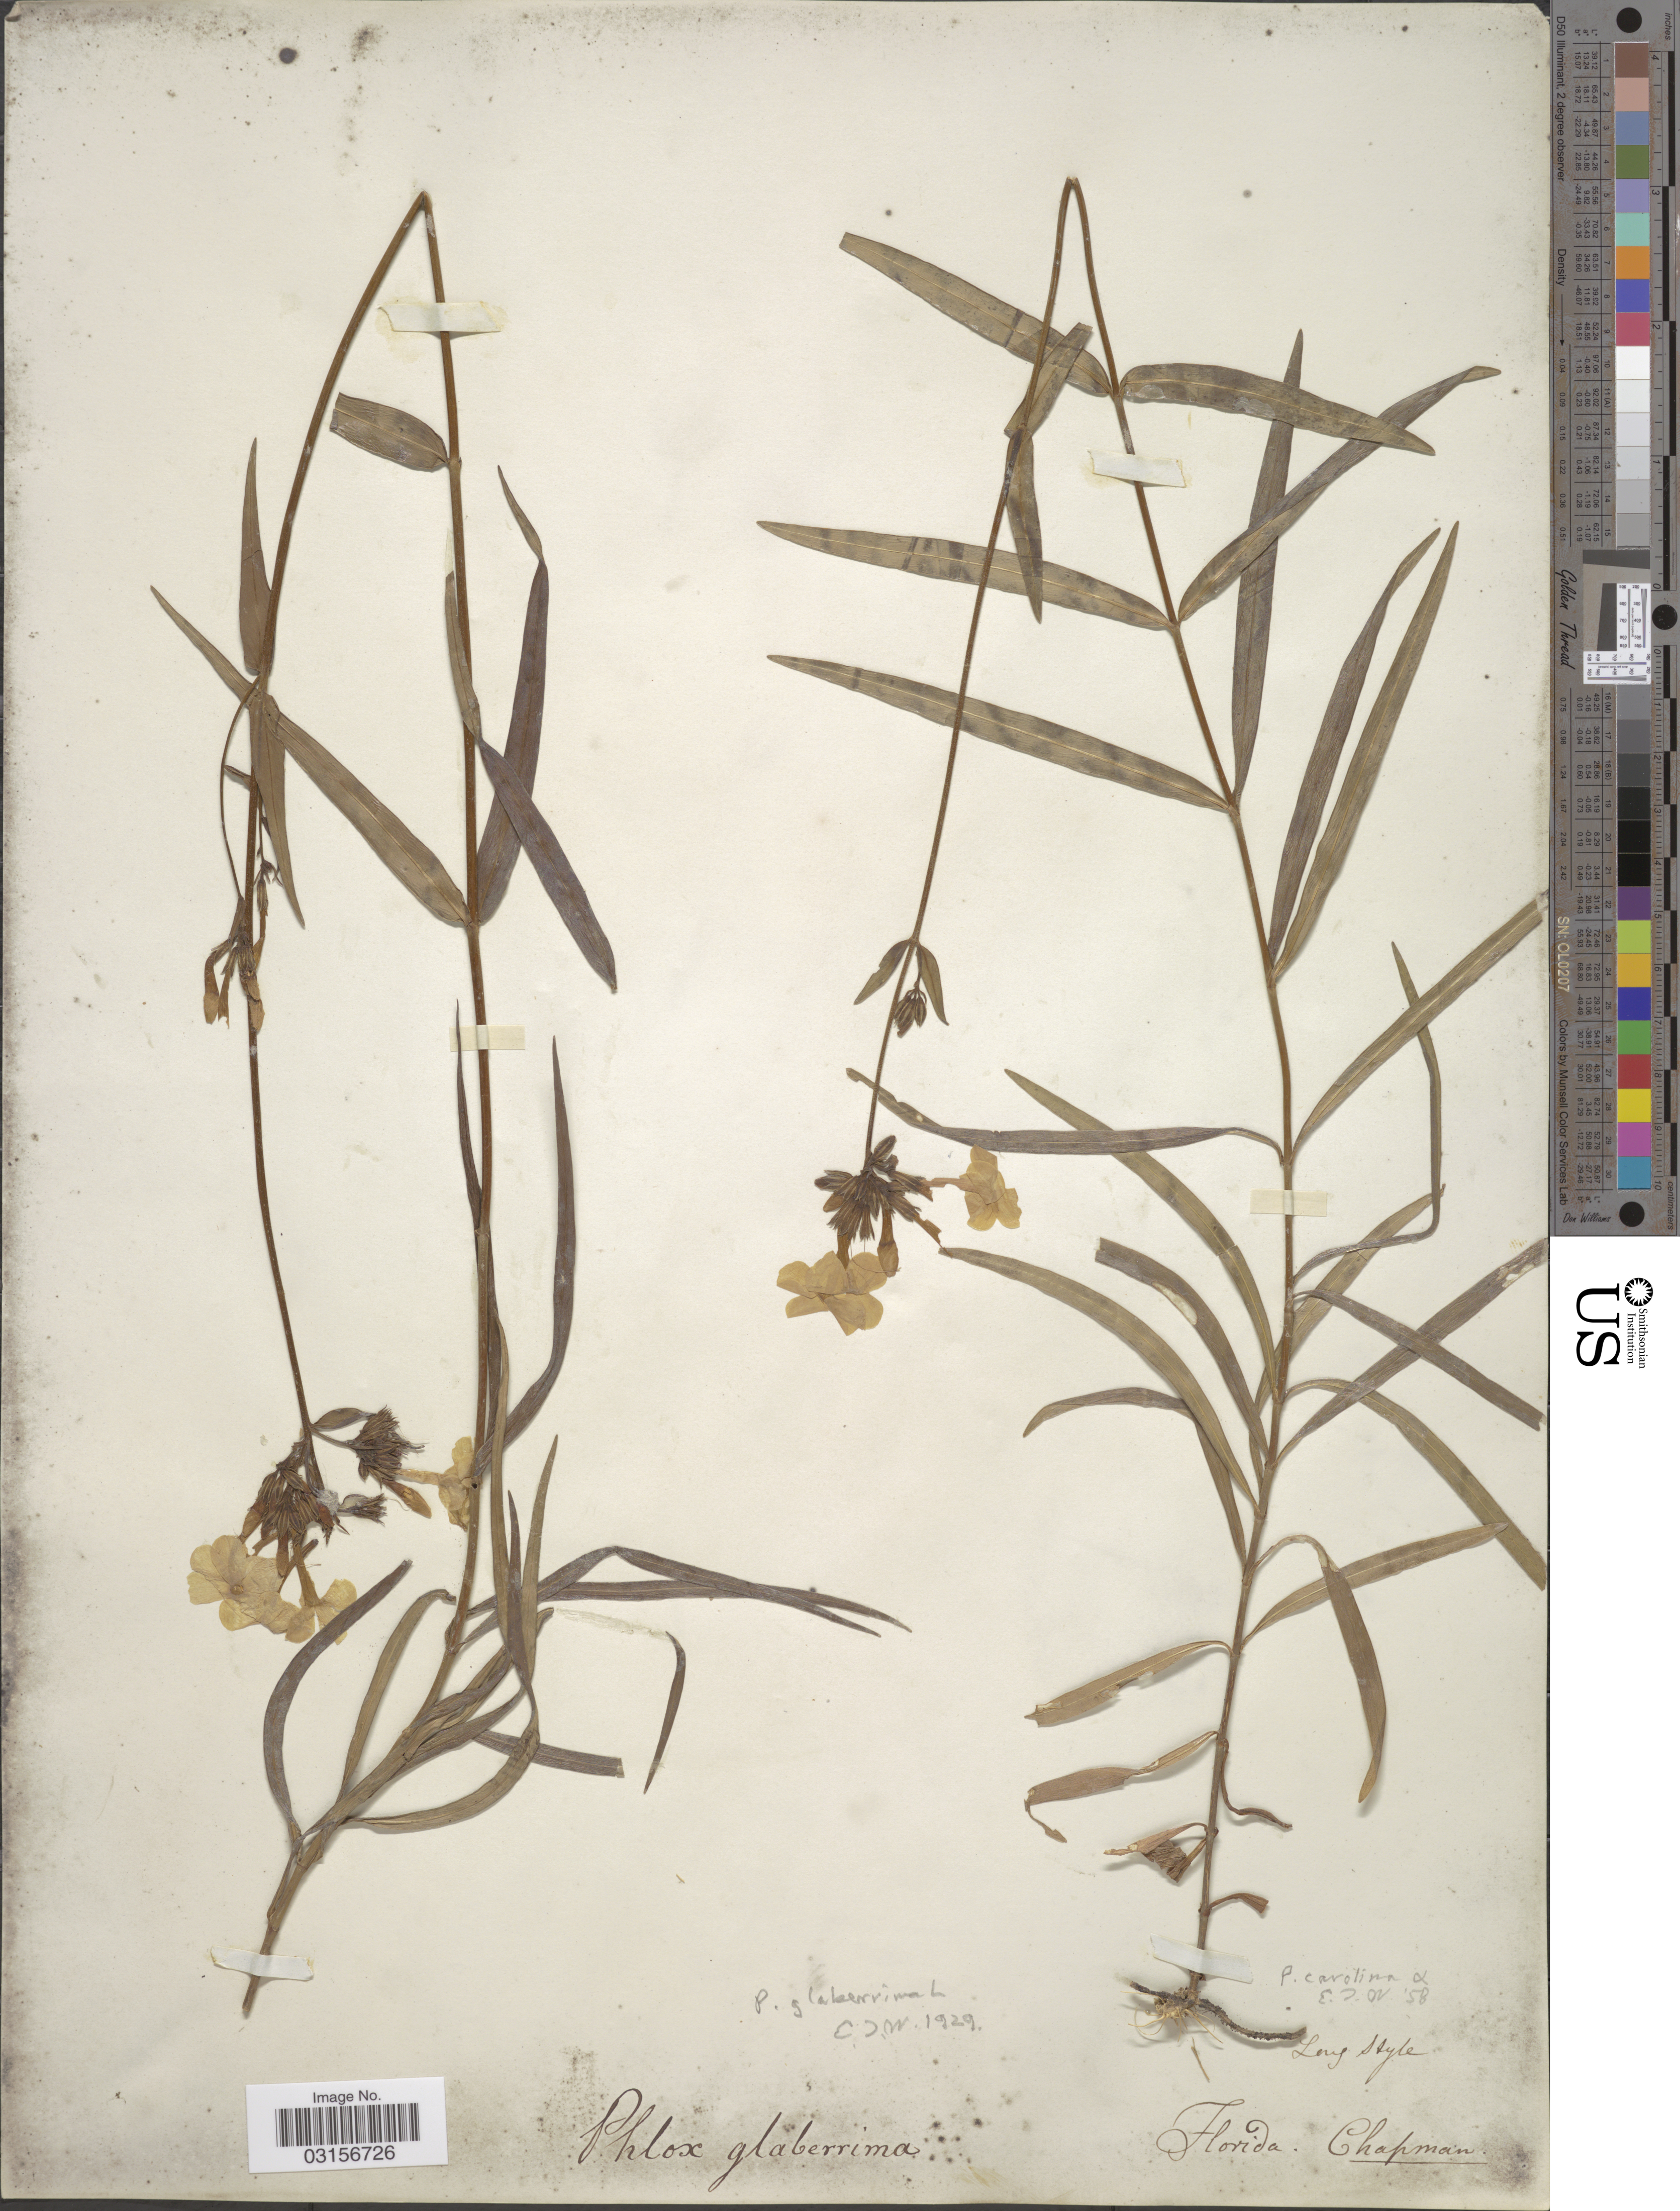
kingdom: Plantae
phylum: Tracheophyta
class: Magnoliopsida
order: Ericales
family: Polemoniaceae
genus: Phlox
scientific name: Phlox carolina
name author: L.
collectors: A. Chapman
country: United States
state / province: Florida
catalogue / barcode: US 103147